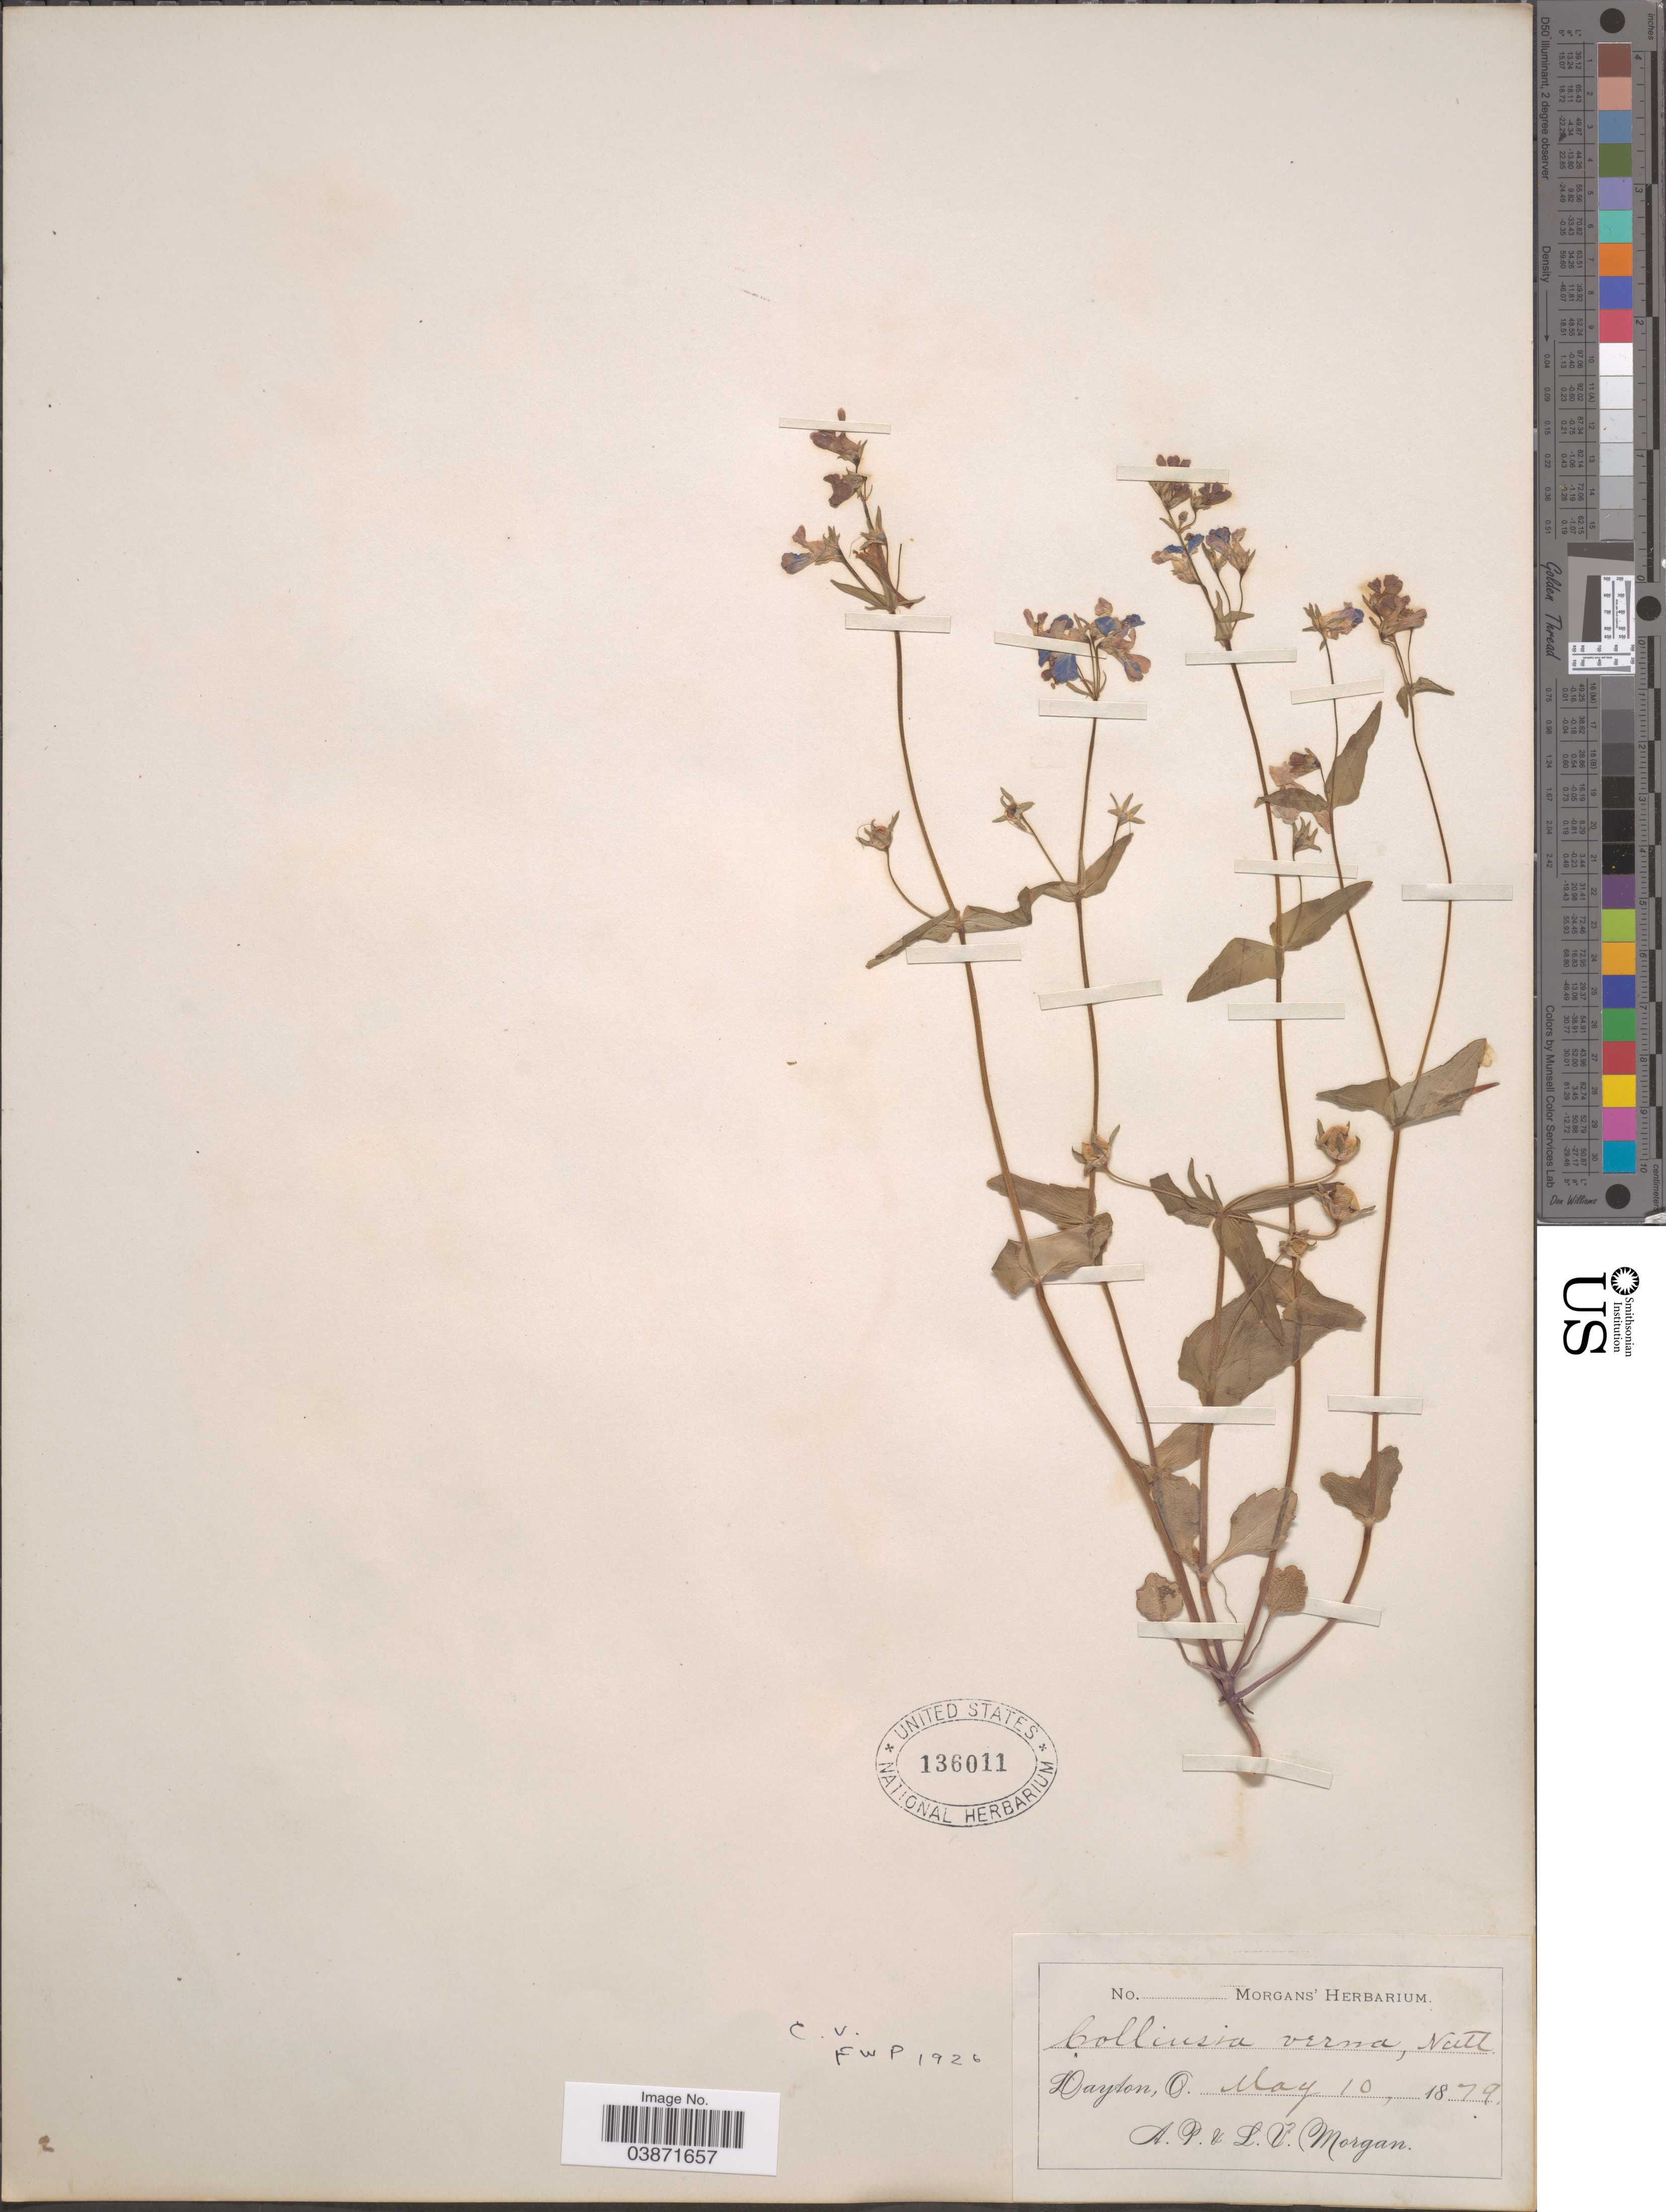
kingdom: Plantae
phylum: Tracheophyta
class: Magnoliopsida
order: Lamiales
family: Plantaginaceae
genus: Collinsia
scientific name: Collinsia verna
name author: Nutt.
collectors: A. Morgan & L. Morgan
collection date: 1879-05-10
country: United States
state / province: Ohio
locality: Dayton.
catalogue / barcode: US 136011